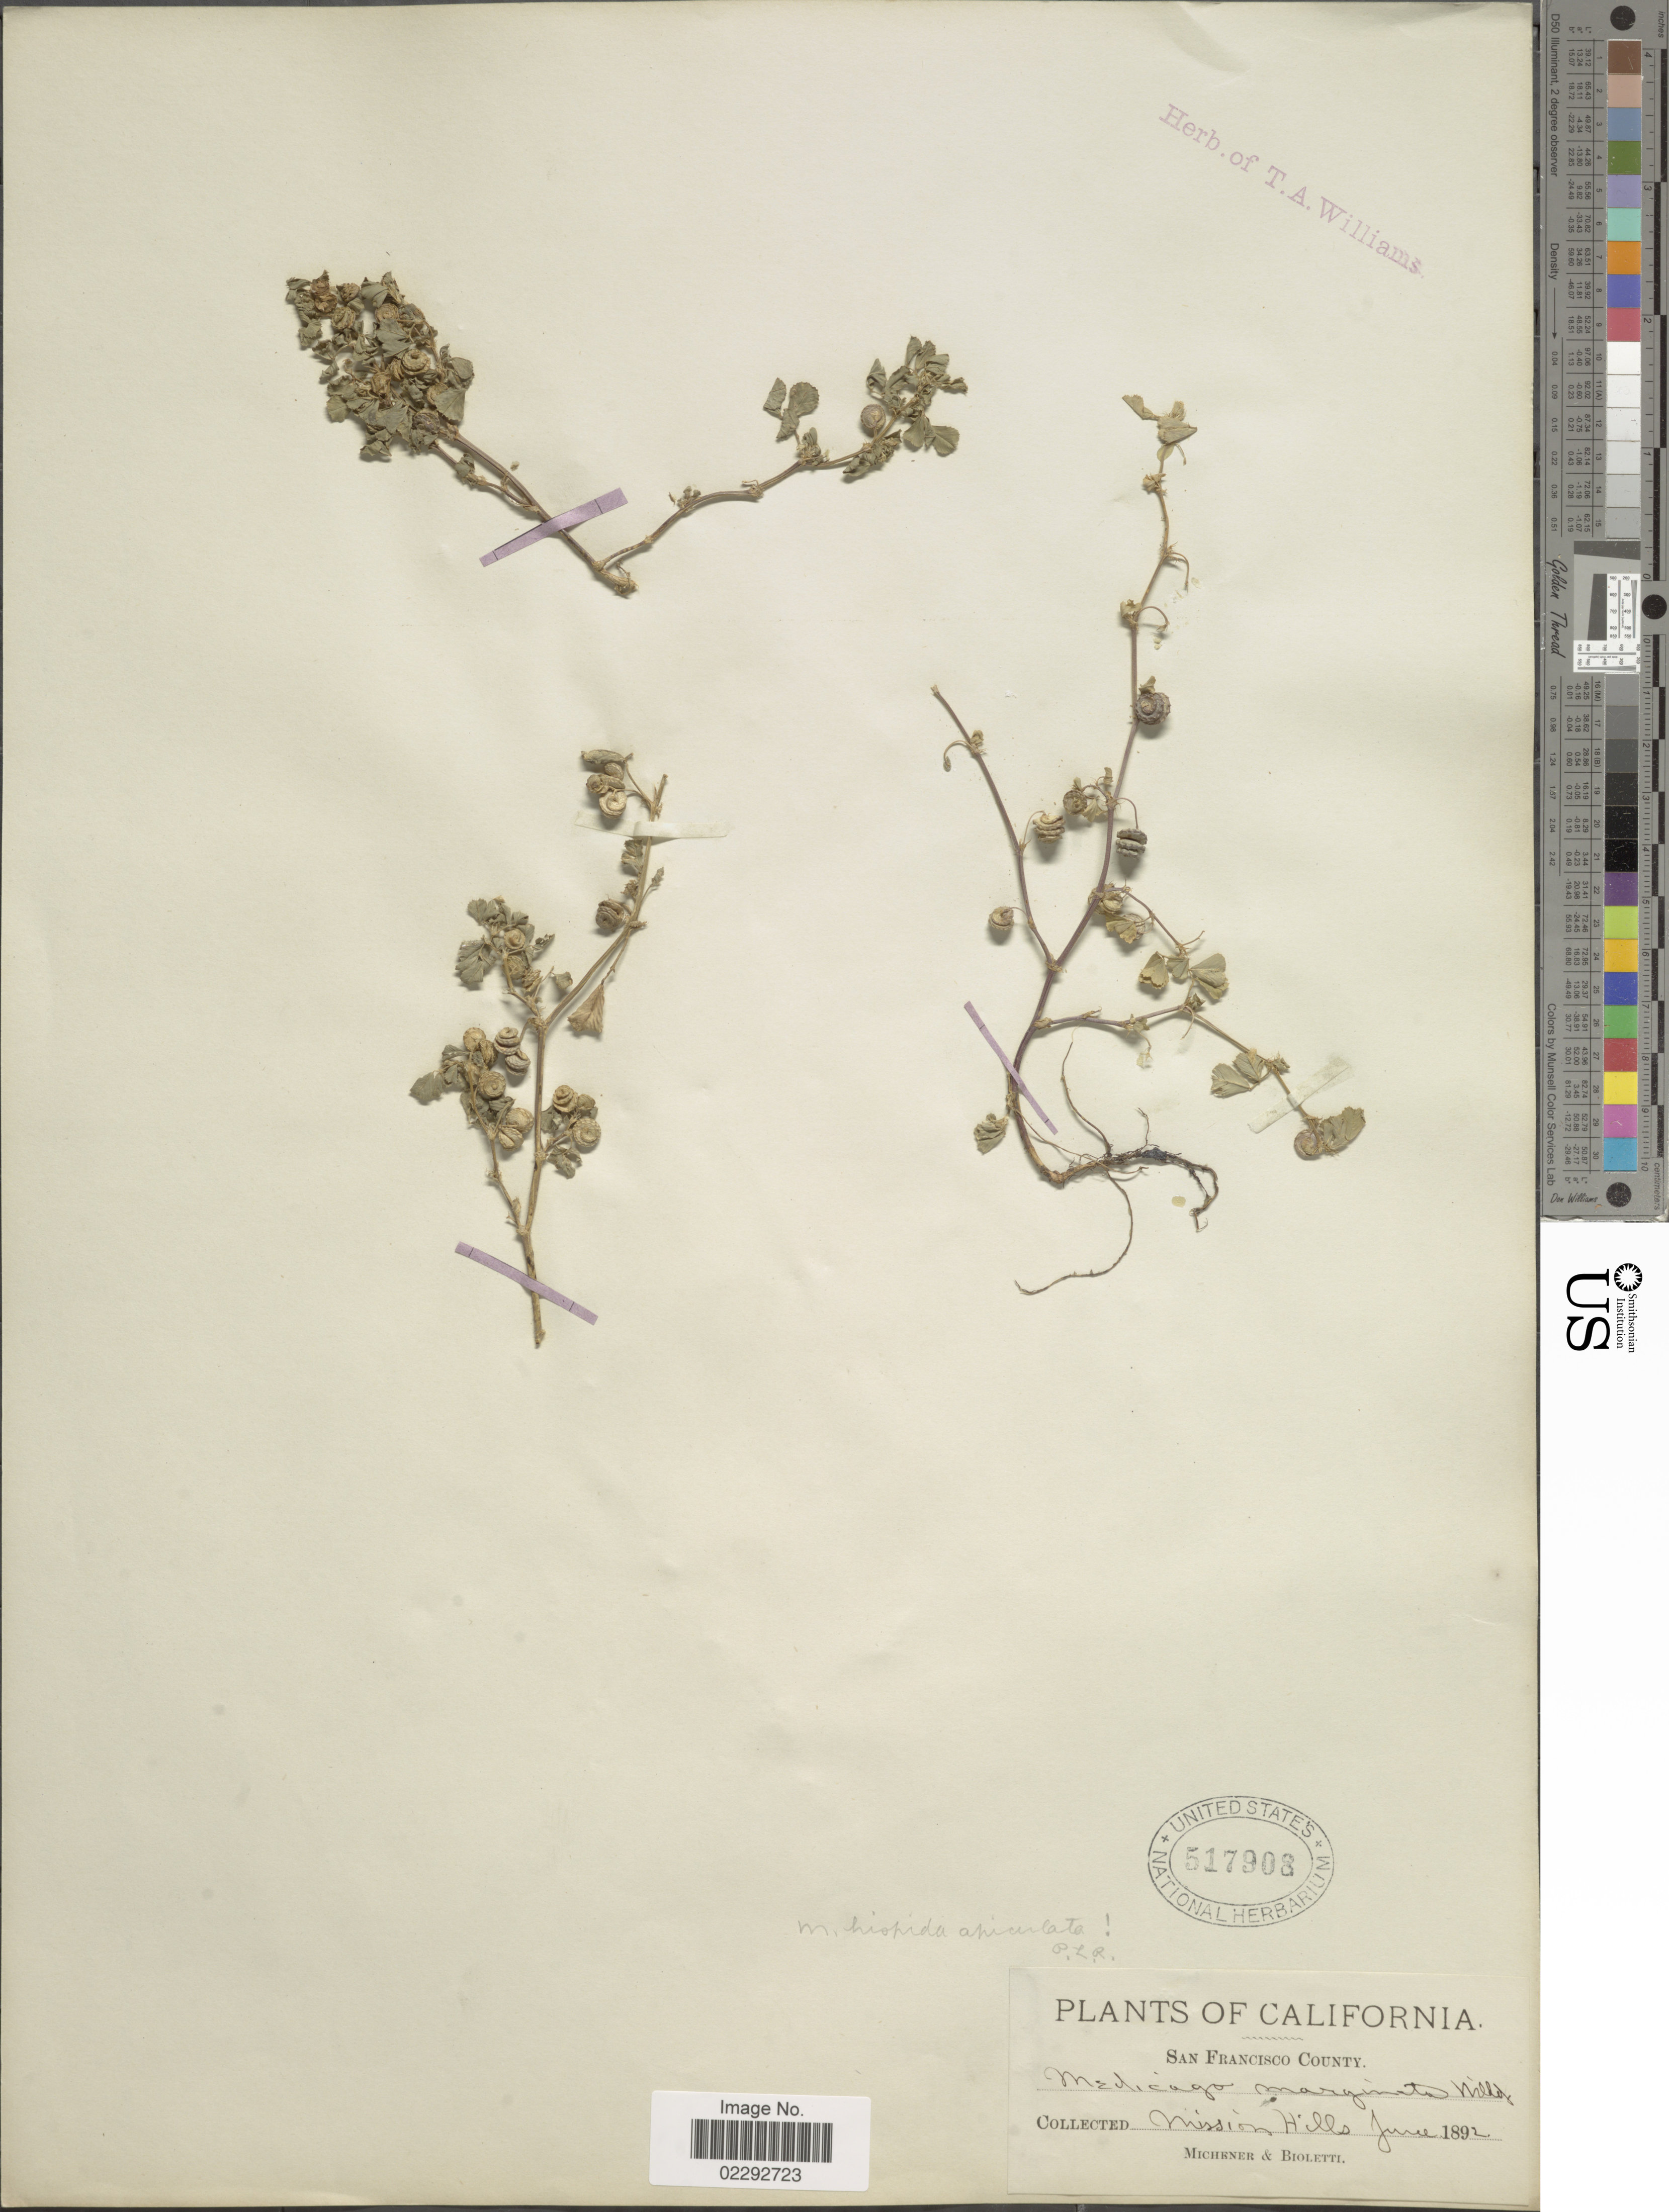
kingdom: Plantae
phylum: Tracheophyta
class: Magnoliopsida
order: Fabales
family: Fabaceae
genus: Medicago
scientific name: Medicago hispida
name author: Gaertn.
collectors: -. Michener & -- Bioletti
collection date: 1892-06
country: United States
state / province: California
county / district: San Francisco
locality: San Francisco County. Mission Hills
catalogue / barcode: US 517908